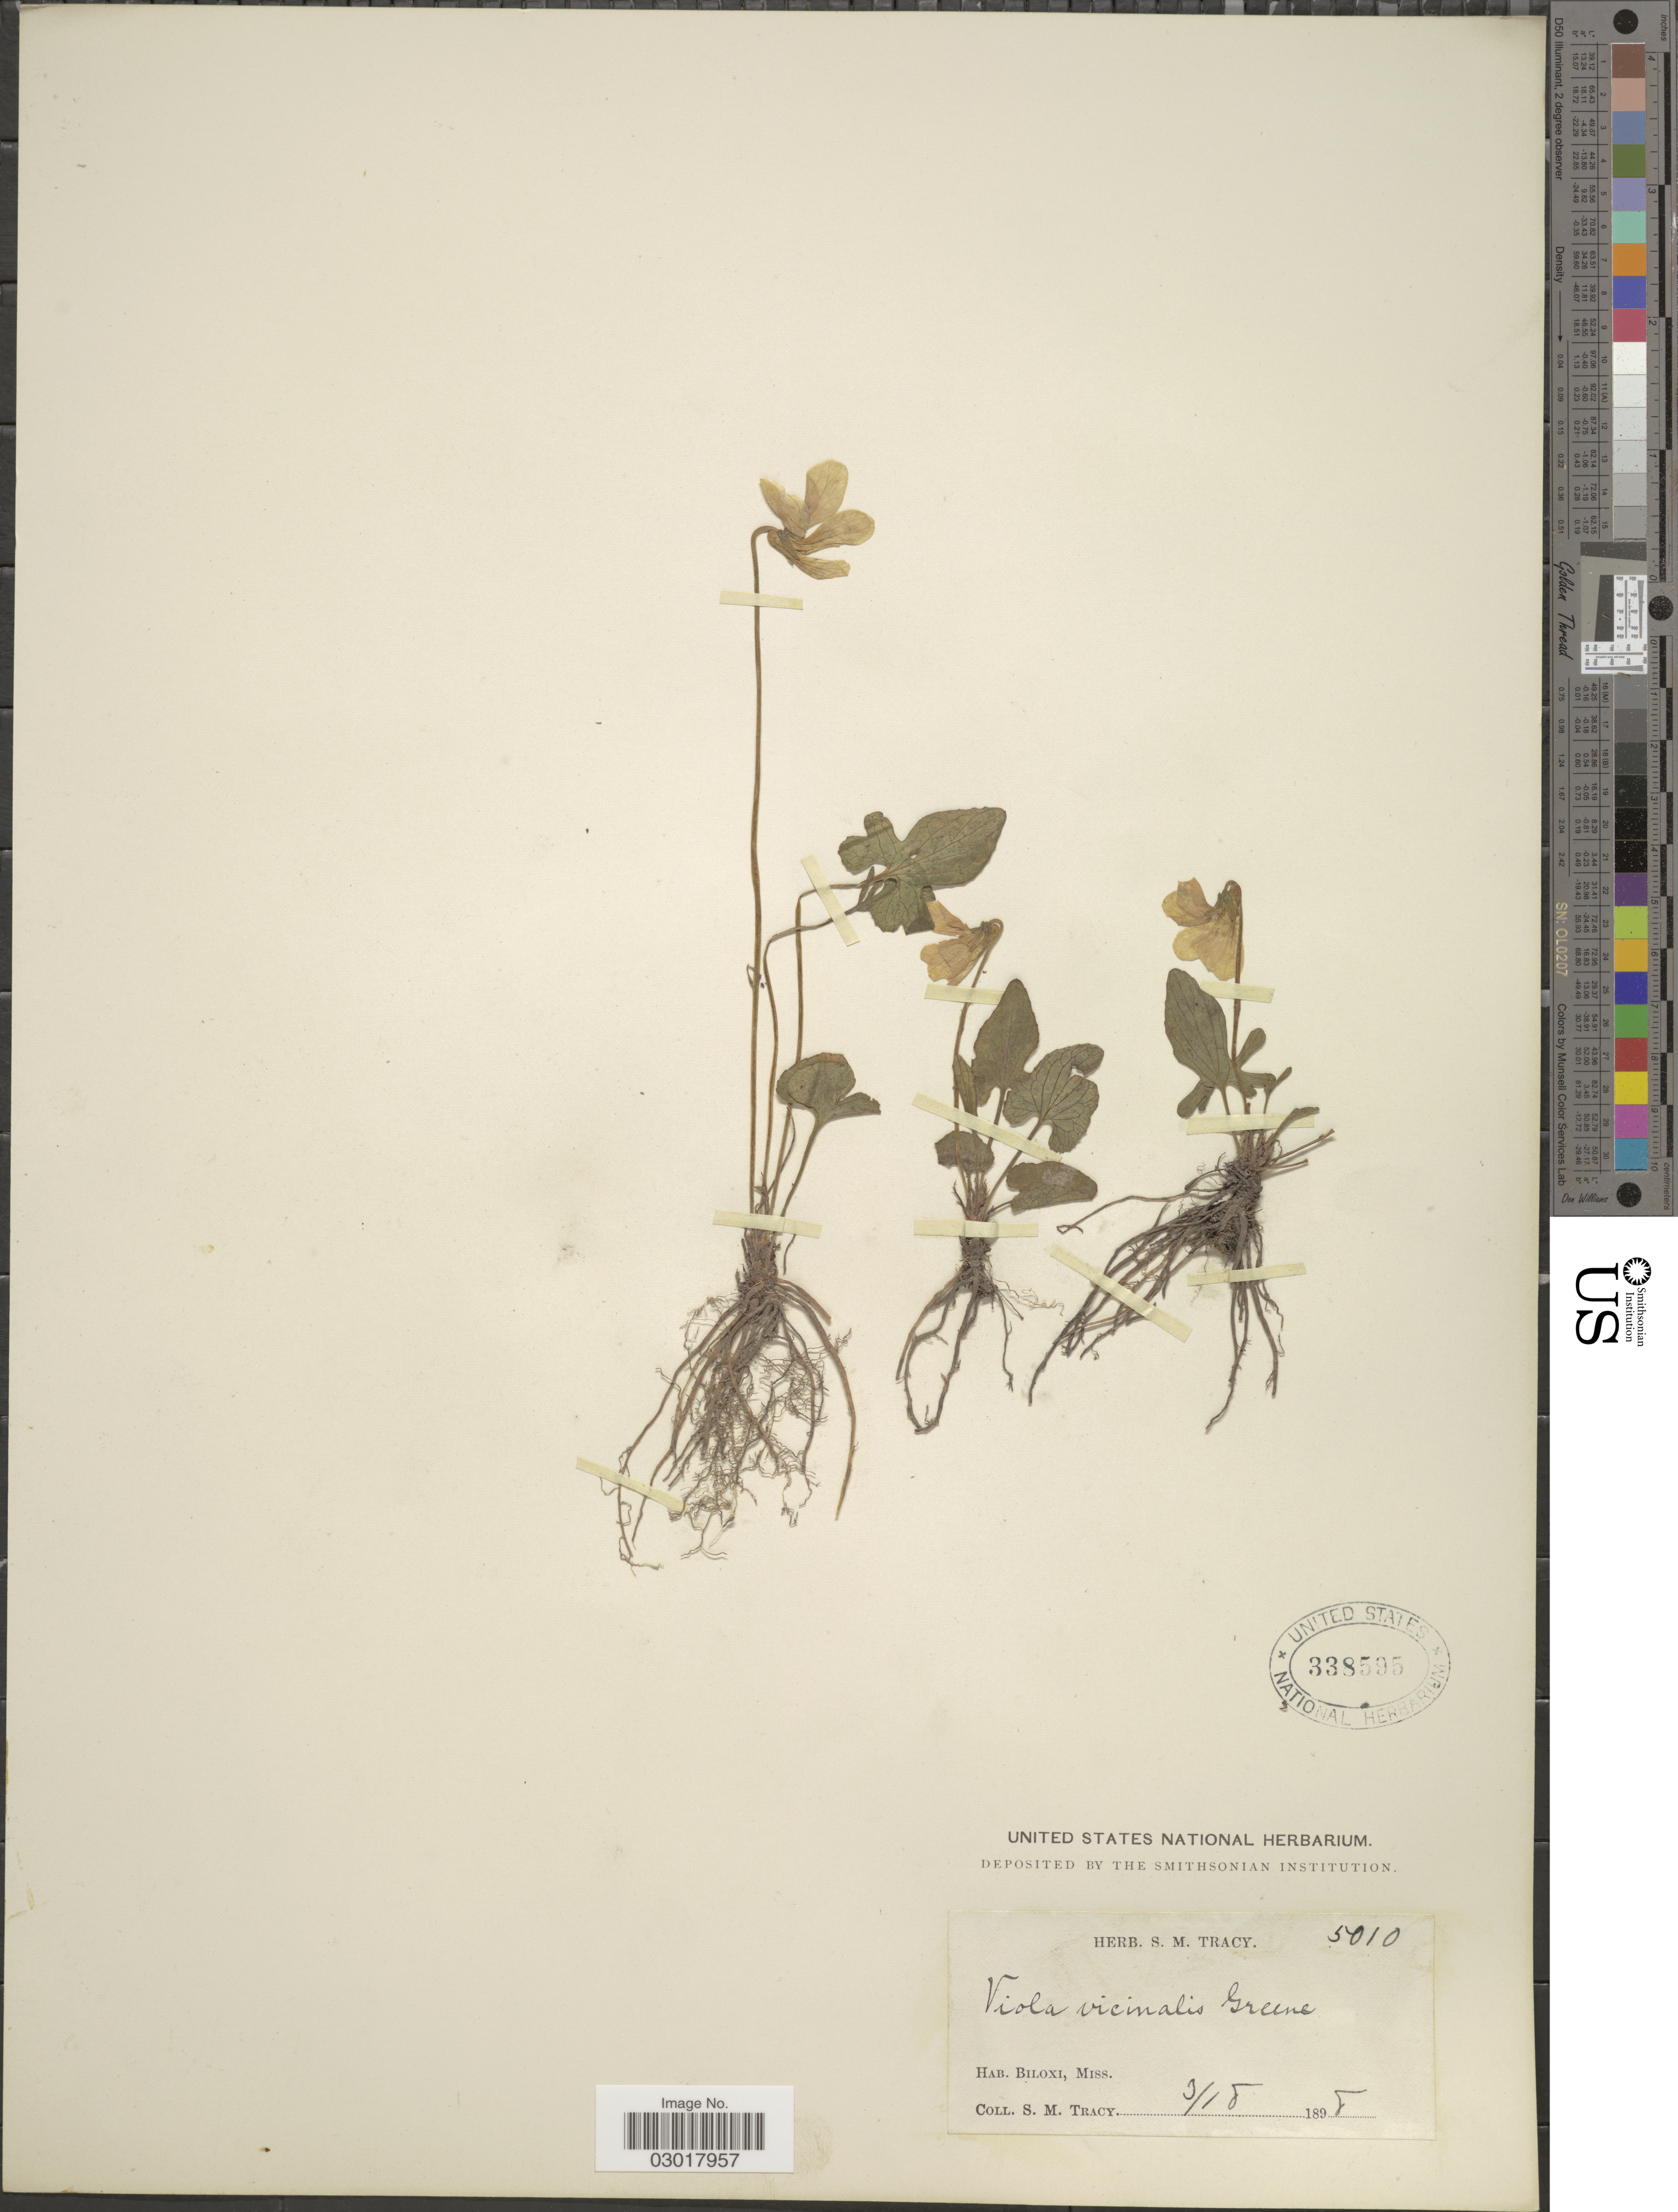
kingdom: Plantae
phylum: Tracheophyta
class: Magnoliopsida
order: Malpighiales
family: Violaceae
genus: Viola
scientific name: Viola vicinalis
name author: Greene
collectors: S. M. Tracy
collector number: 5010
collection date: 1898-03-18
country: United States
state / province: Mississippi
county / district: Harrison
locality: Biloxi.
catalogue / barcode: US 338595